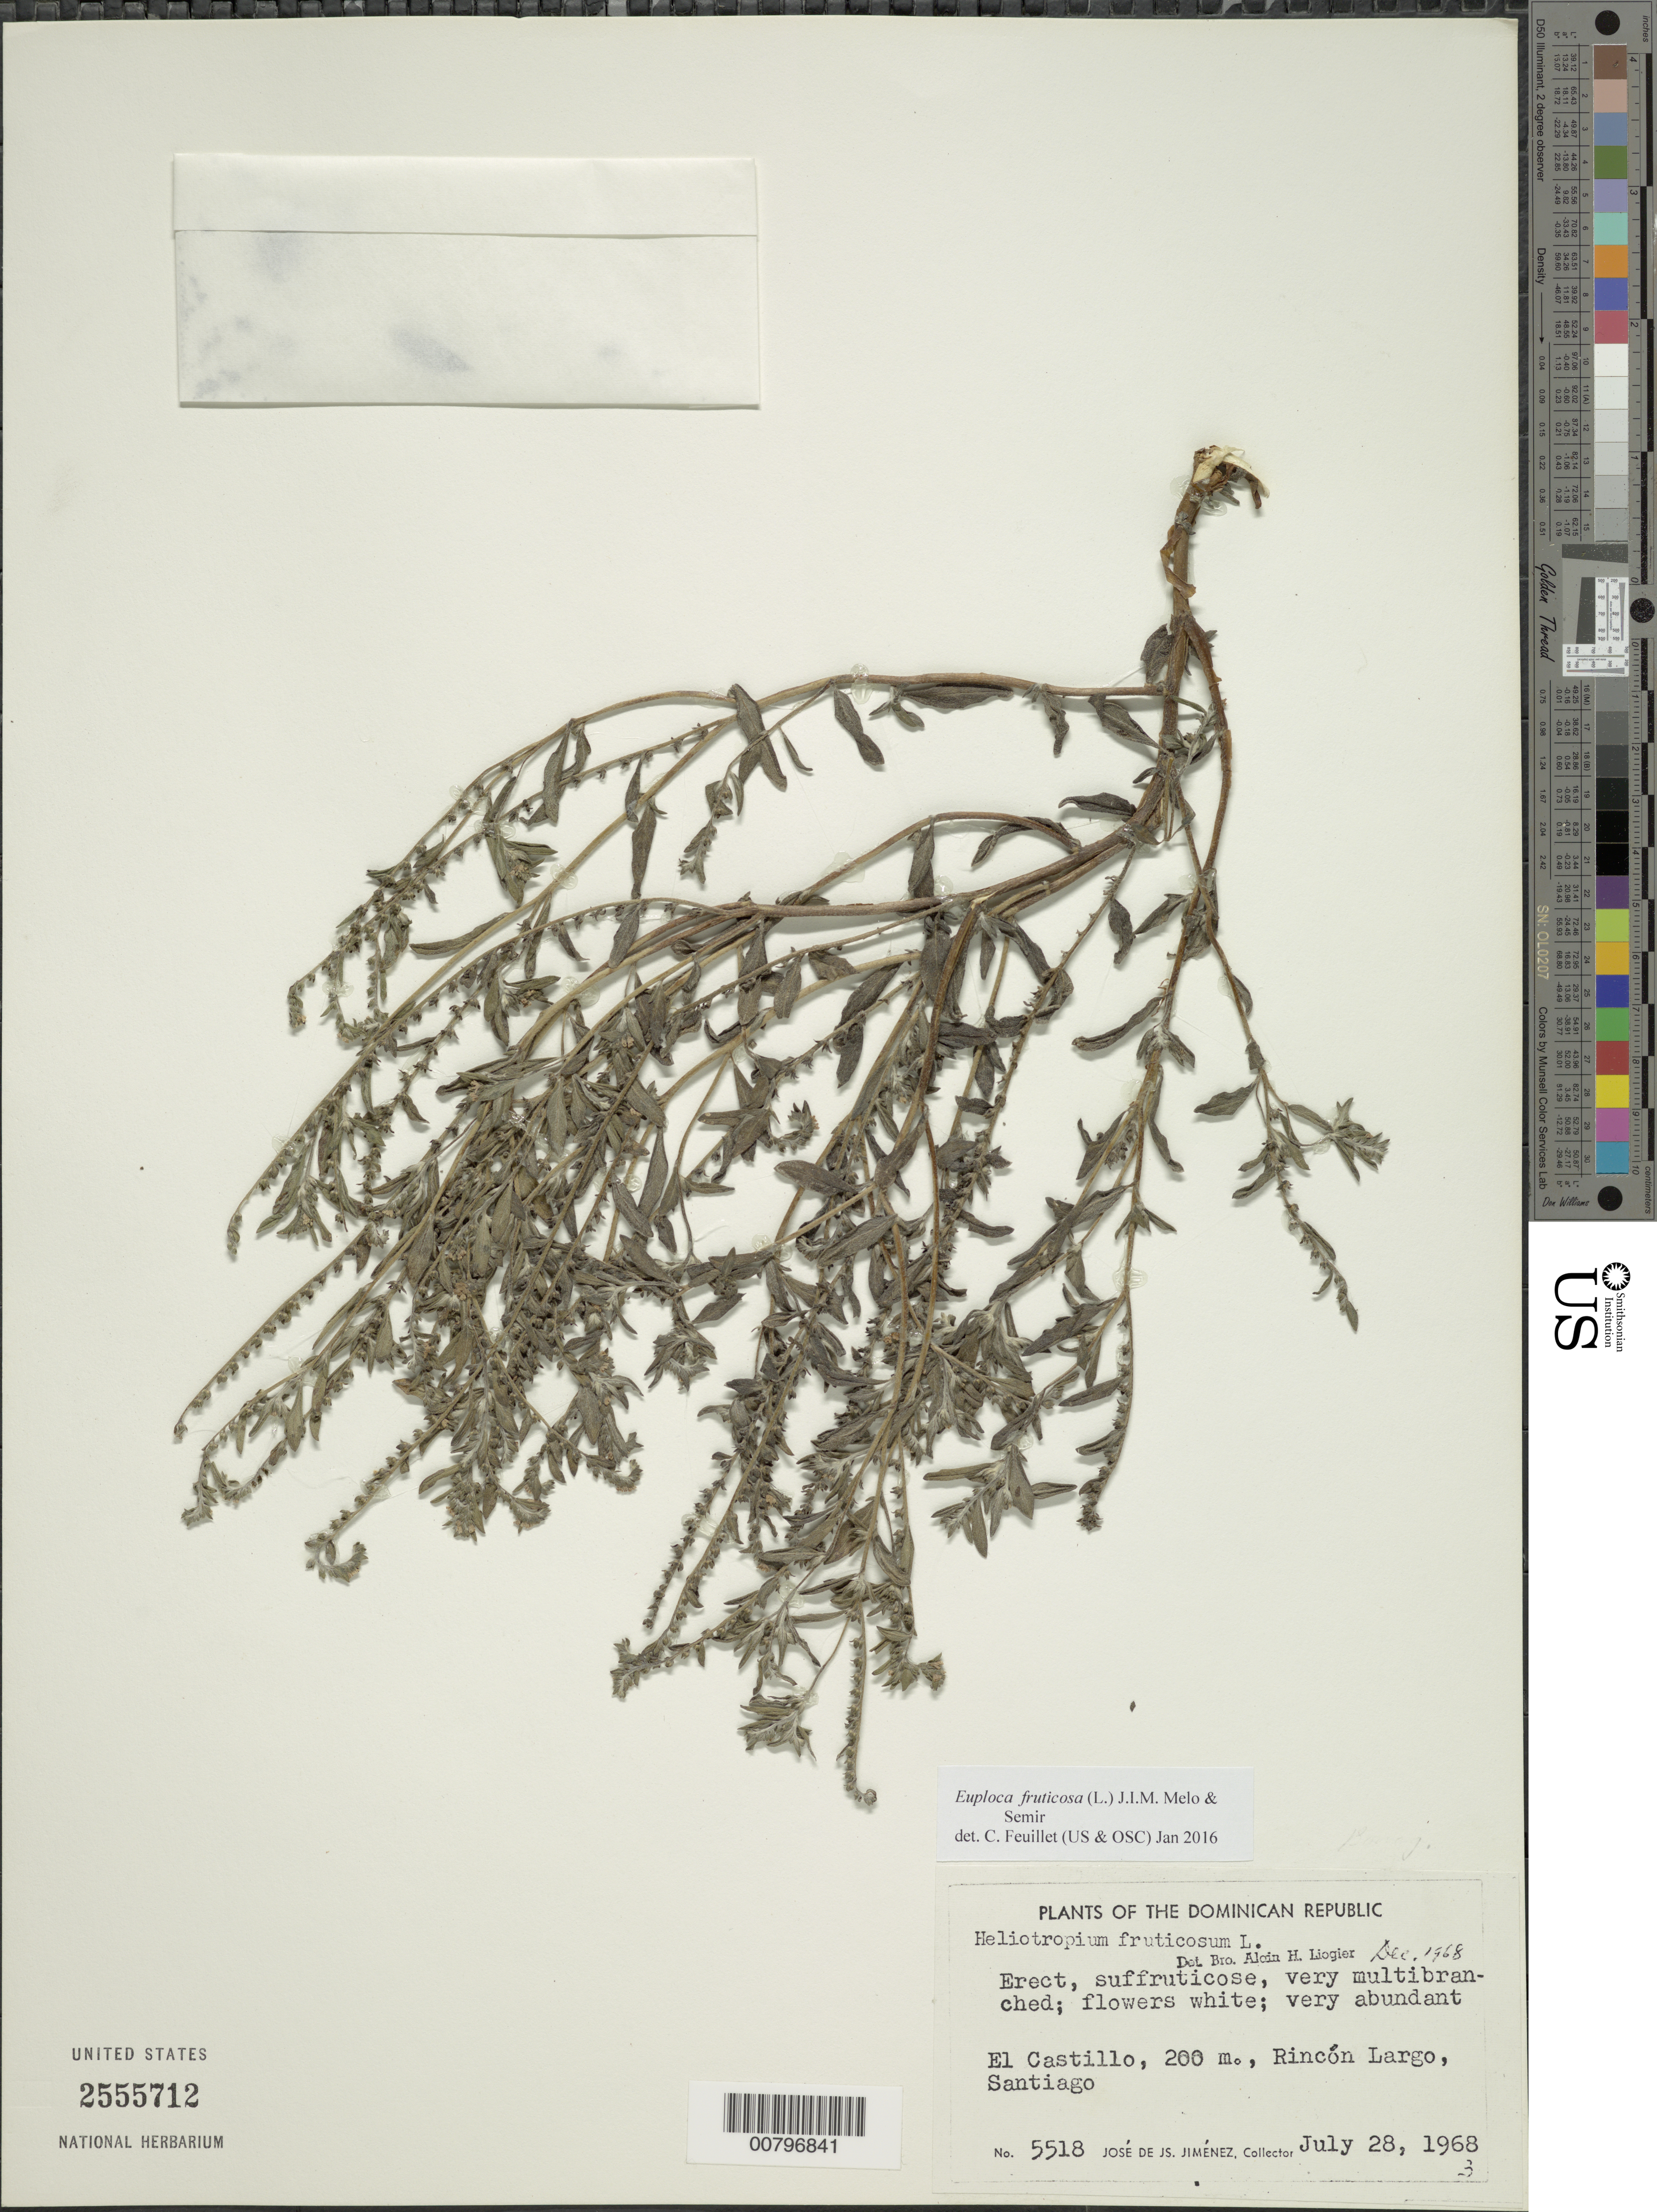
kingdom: Plantae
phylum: Tracheophyta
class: Magnoliopsida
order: Boraginales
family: Heliotropiaceae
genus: Euploca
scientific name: Euploca fruticosa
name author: (L.) J.I.M. Melo & Semir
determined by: Feuillet, C.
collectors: J. J. Jiménez Almonte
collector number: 5518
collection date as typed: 28 Jul 1968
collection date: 1968-07-28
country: Dominican Republic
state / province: Santiago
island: Hispaniola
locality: El Castillo, Rincón Largo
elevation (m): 200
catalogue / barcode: US 2555712